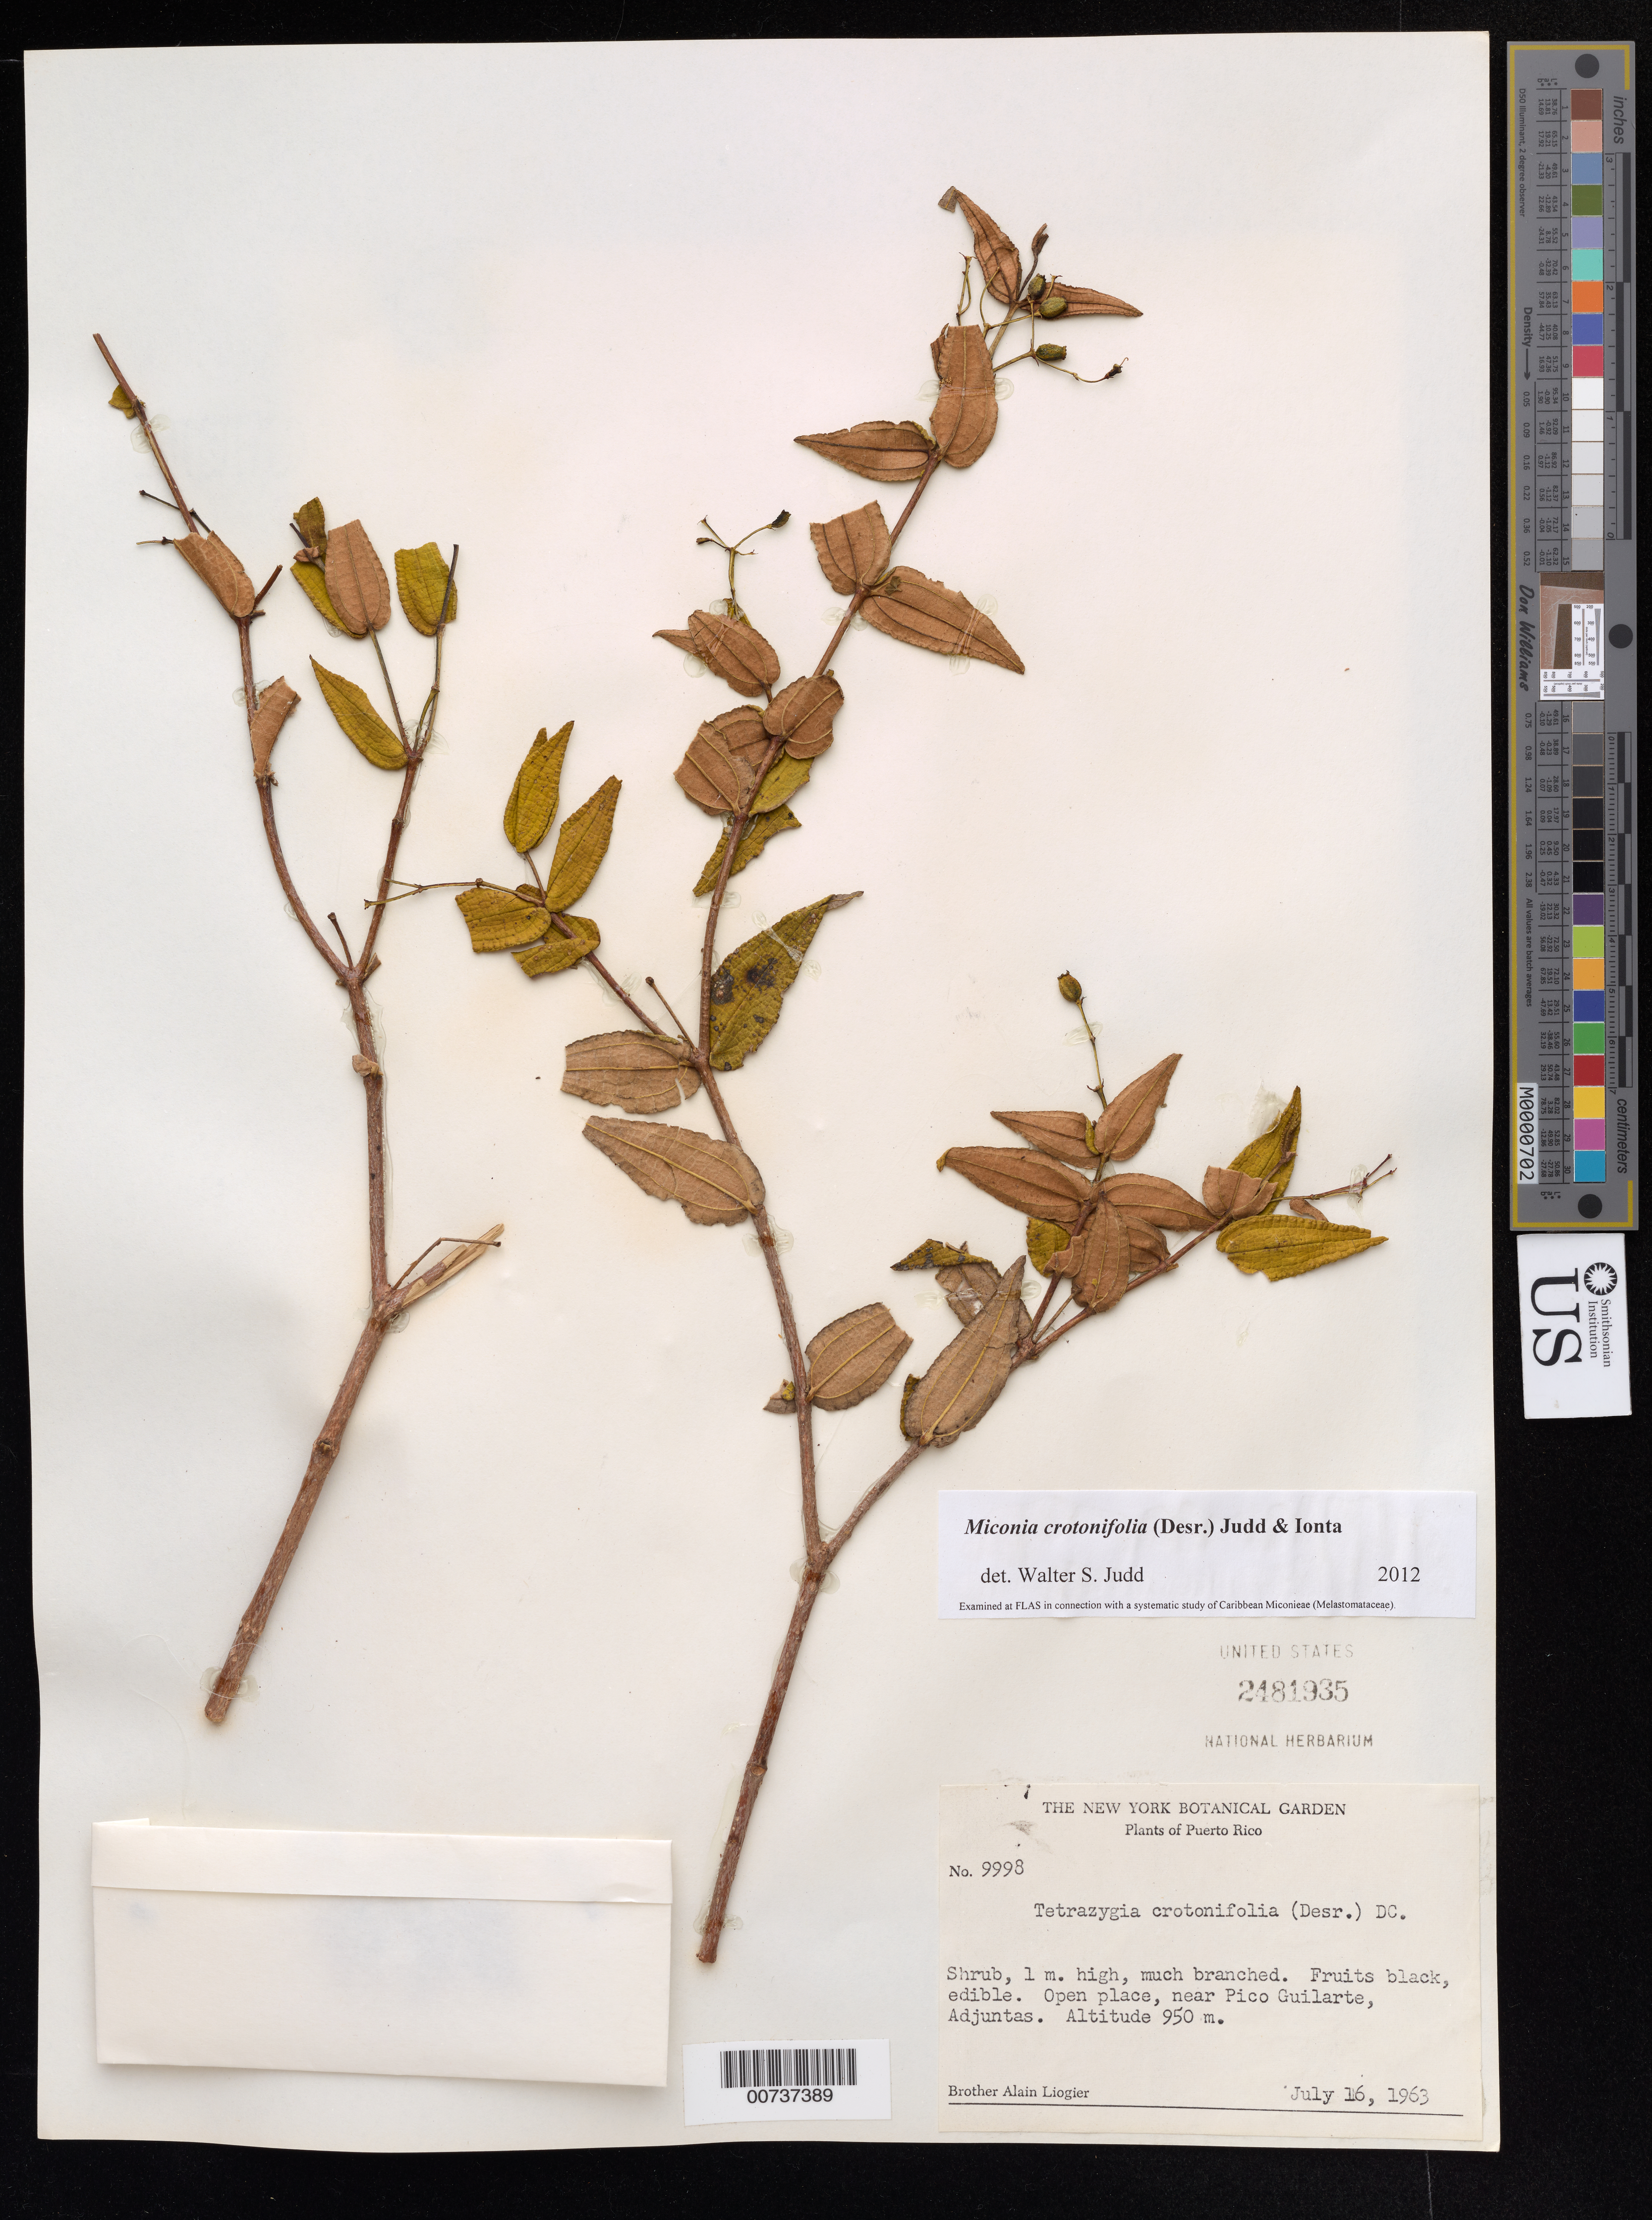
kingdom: Plantae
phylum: Tracheophyta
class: Magnoliopsida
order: Myrtales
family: Melastomataceae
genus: Miconia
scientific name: Miconia crotonifolia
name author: (Desr.) Judd & Ionta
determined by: Judd, Walter S.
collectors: A. H. Liogier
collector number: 9998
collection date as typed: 16 Jul 1963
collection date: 1963-07-16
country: Puerto Rico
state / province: Adjuntas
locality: Near Pico Guilarte, Adjuntas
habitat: Open place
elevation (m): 950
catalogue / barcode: US 2481935